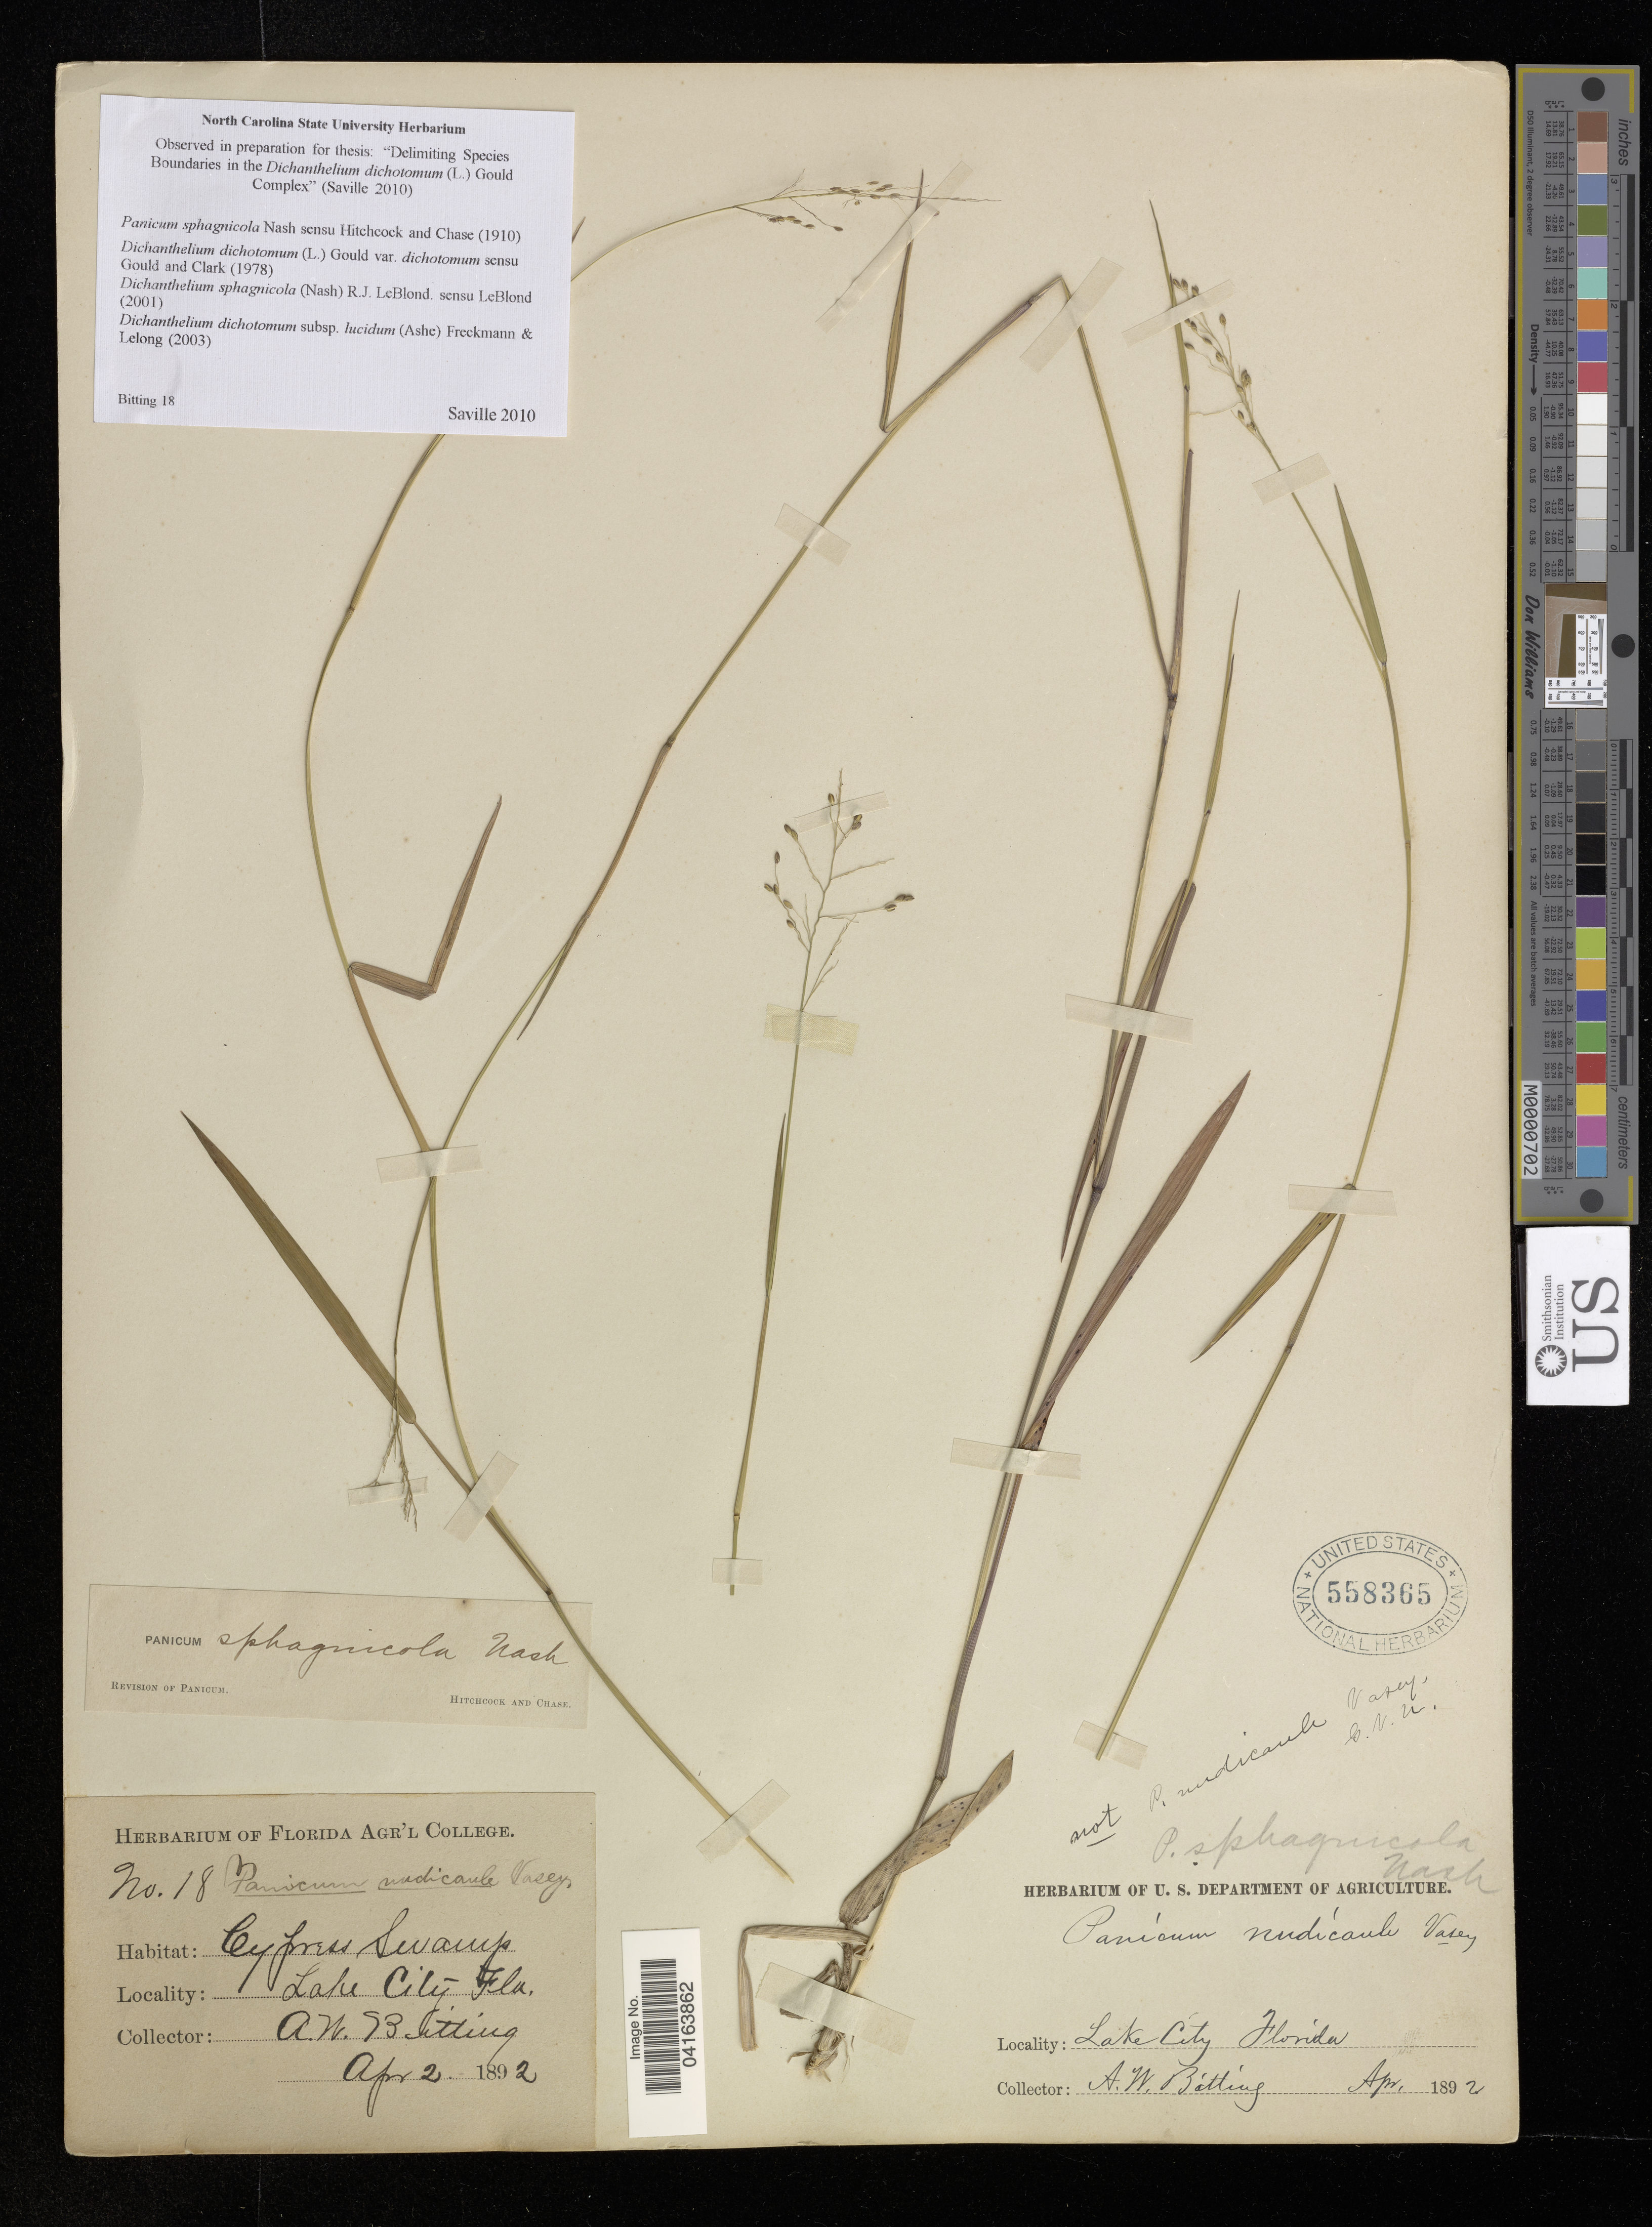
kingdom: Plantae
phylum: Tracheophyta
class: Liliopsida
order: Poales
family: Poaceae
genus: Dichanthelium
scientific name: Dichanthelium dichotomum subsp. lucidum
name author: (Ashe) Freckmann & Lelong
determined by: Saville, A. C., (NCSC), North Carolina State University (UNITED STATES)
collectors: A. Bitting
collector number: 18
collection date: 1892-04-02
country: United States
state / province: Florida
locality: Lake City.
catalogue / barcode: US 558365